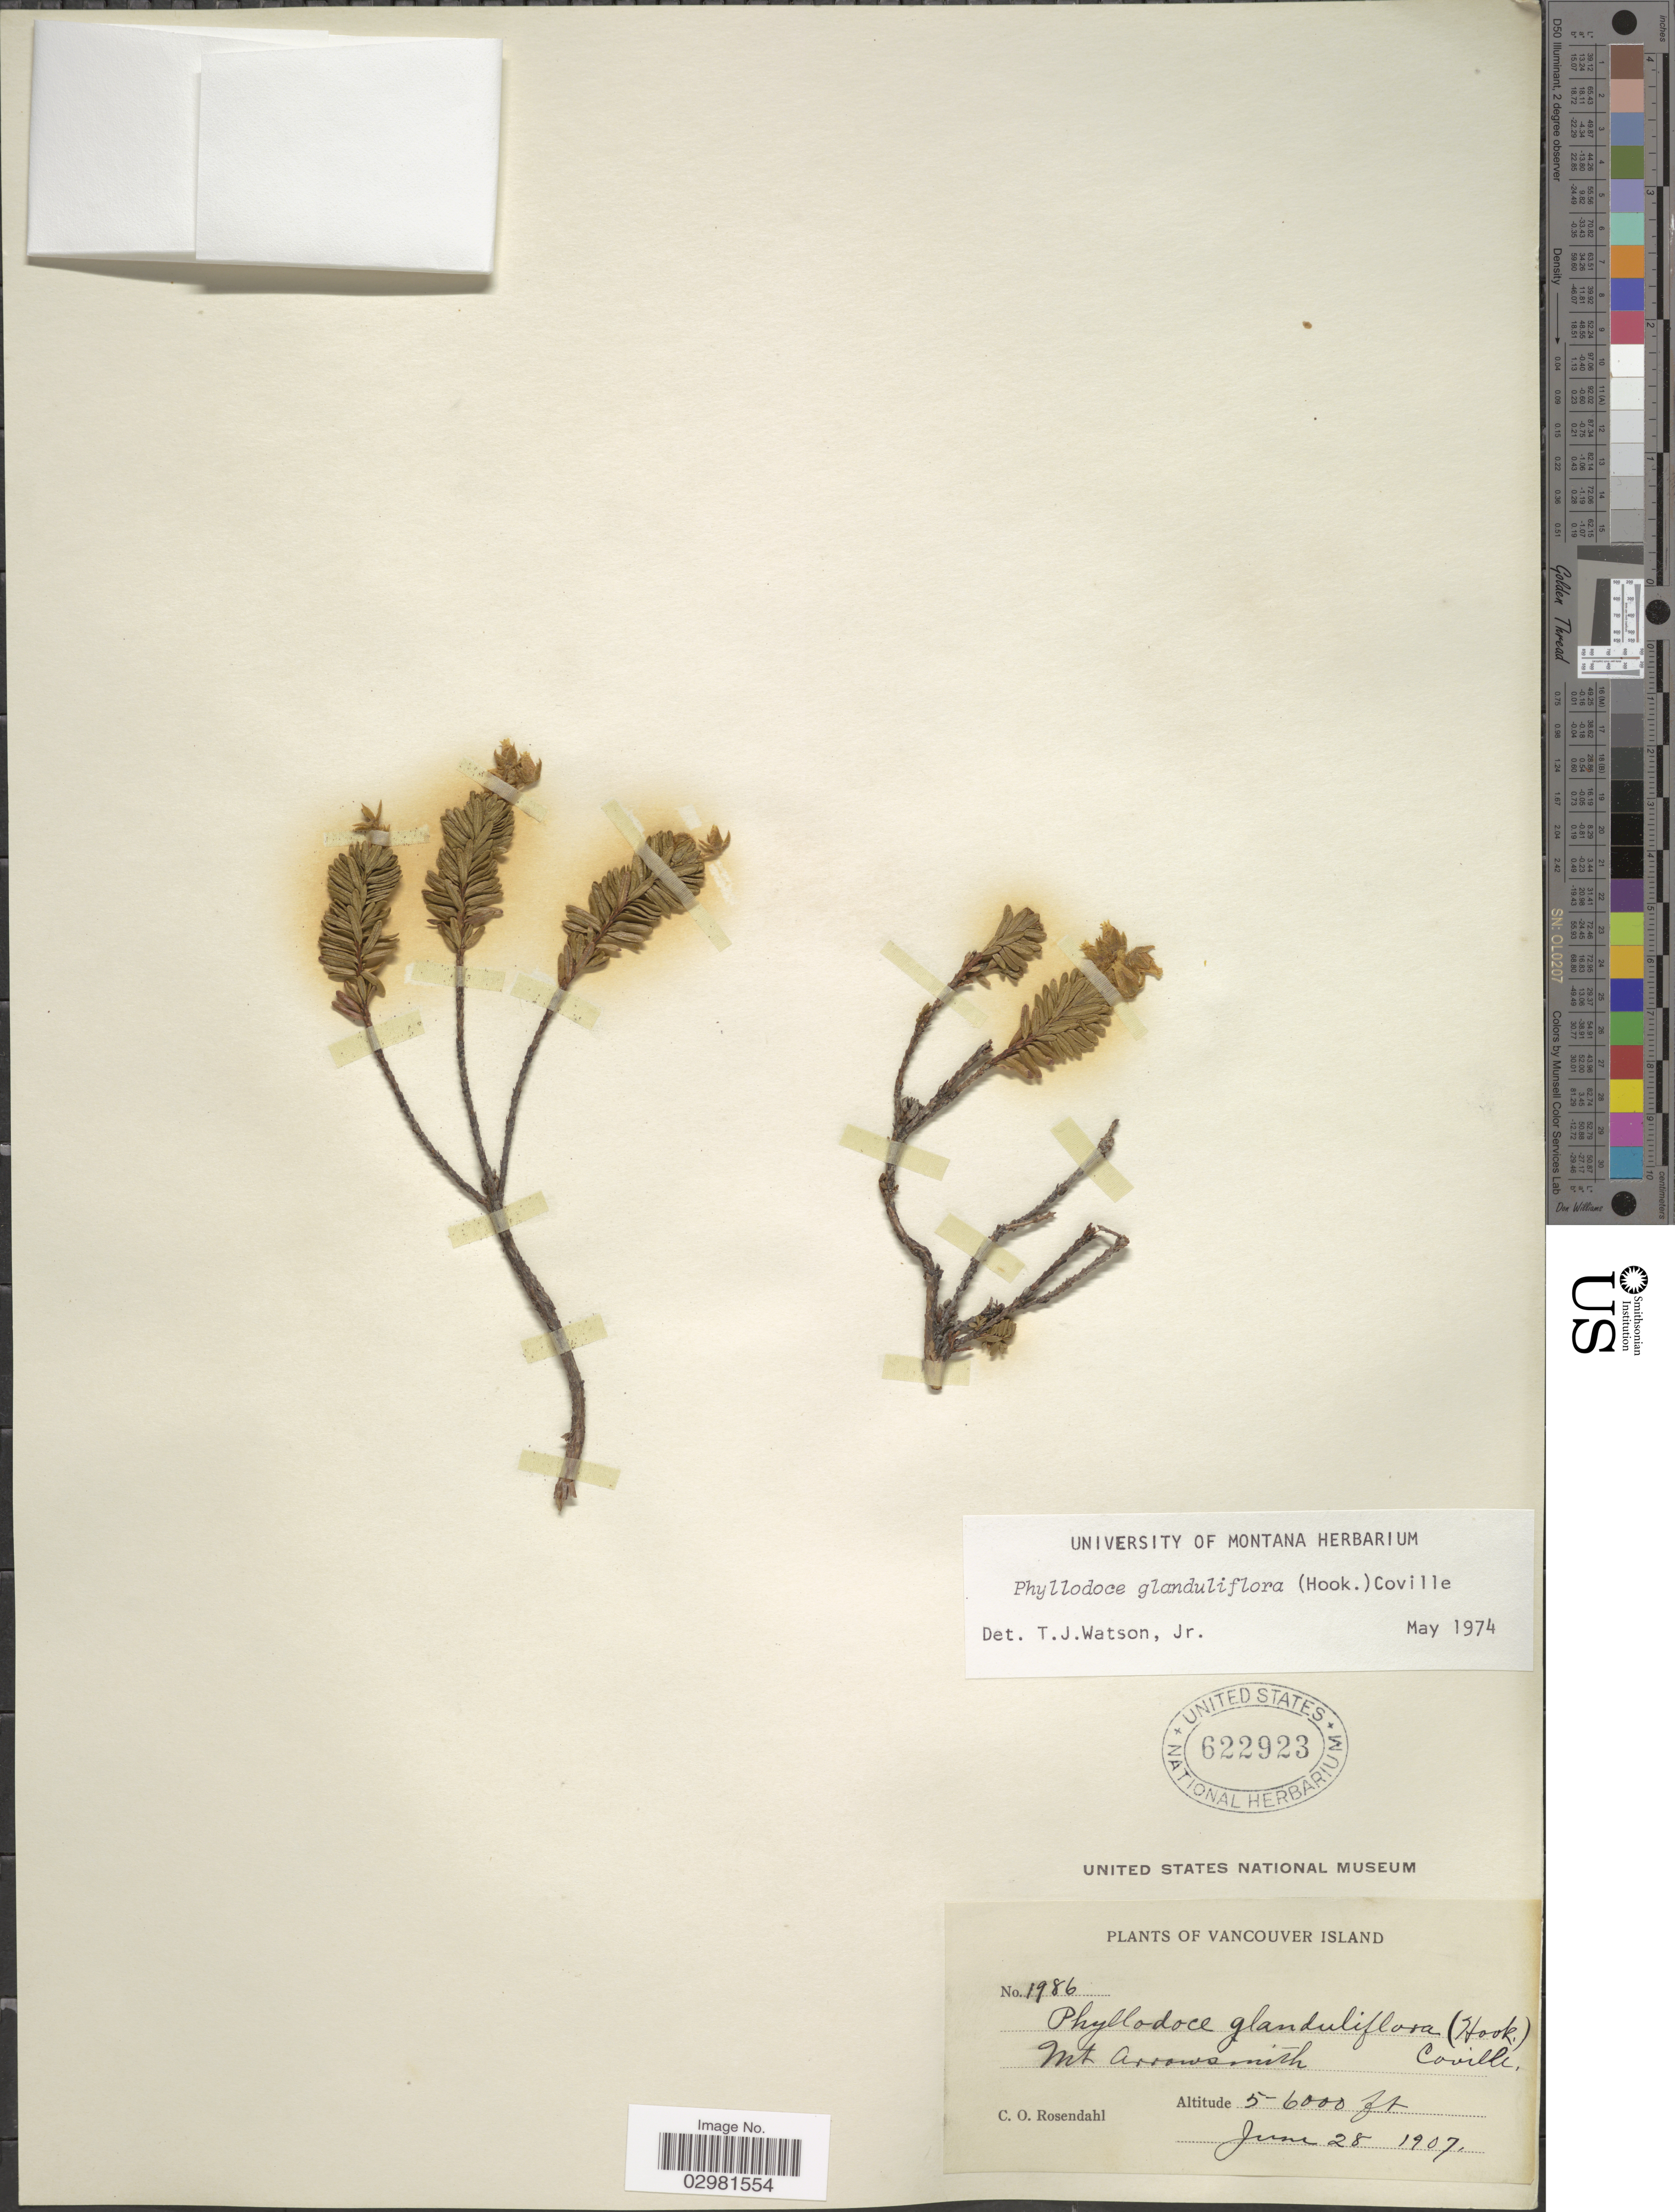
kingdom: Plantae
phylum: Tracheophyta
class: Magnoliopsida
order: Ericales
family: Ericaceae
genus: Phyllodoce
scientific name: Phyllodoce glanduliflora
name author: (Hook.) Coville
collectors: C. O. Rosendahl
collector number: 1986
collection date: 1907-06-28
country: Canada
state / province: British Columbia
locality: Vancouver Island, Mt. Arrowsmith.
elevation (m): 1524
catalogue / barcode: US 622923